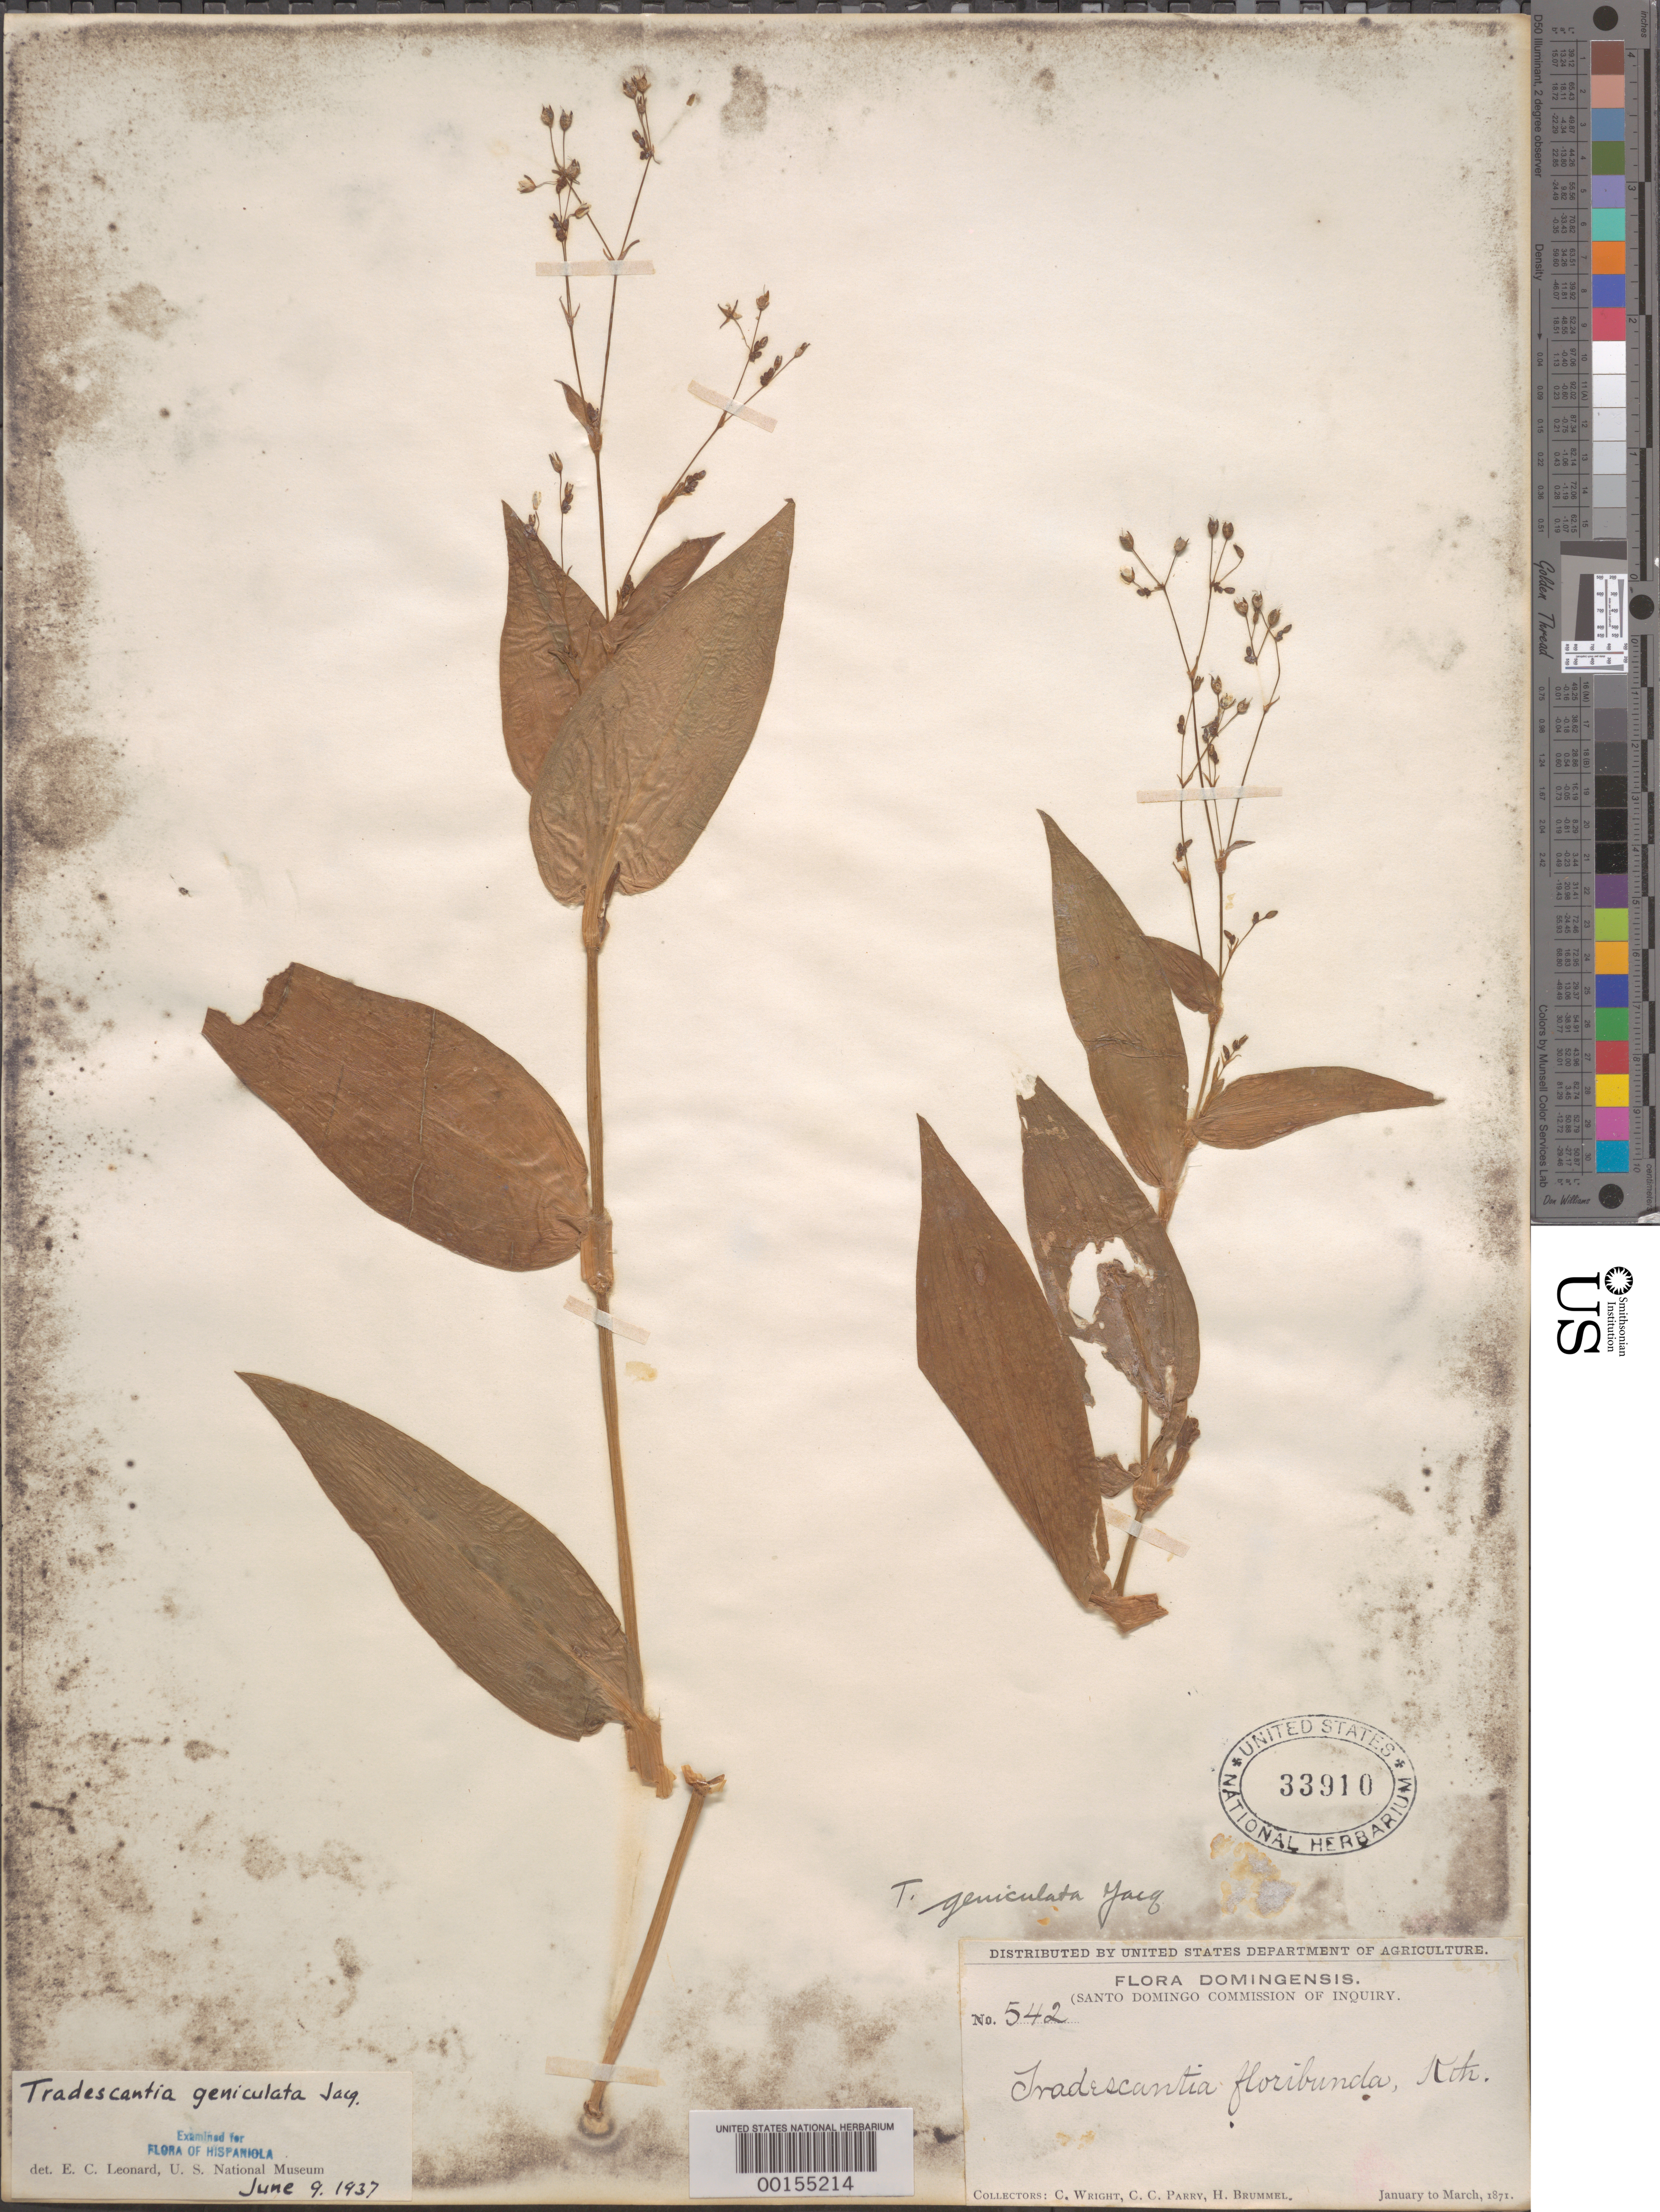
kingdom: Plantae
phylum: Tracheophyta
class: Liliopsida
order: Commelinales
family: Commelinaceae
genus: Gibasis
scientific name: Gibasis geniculata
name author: (Jacq.) Rohweder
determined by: Faden, Robert B., (US), Smithsonian Institution - National Museum of Natural History (UNITED STATES)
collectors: C. Wright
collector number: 542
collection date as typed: Jan 1871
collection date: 1871-01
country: Dominican Republic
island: Hispaniola Island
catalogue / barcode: US 33910